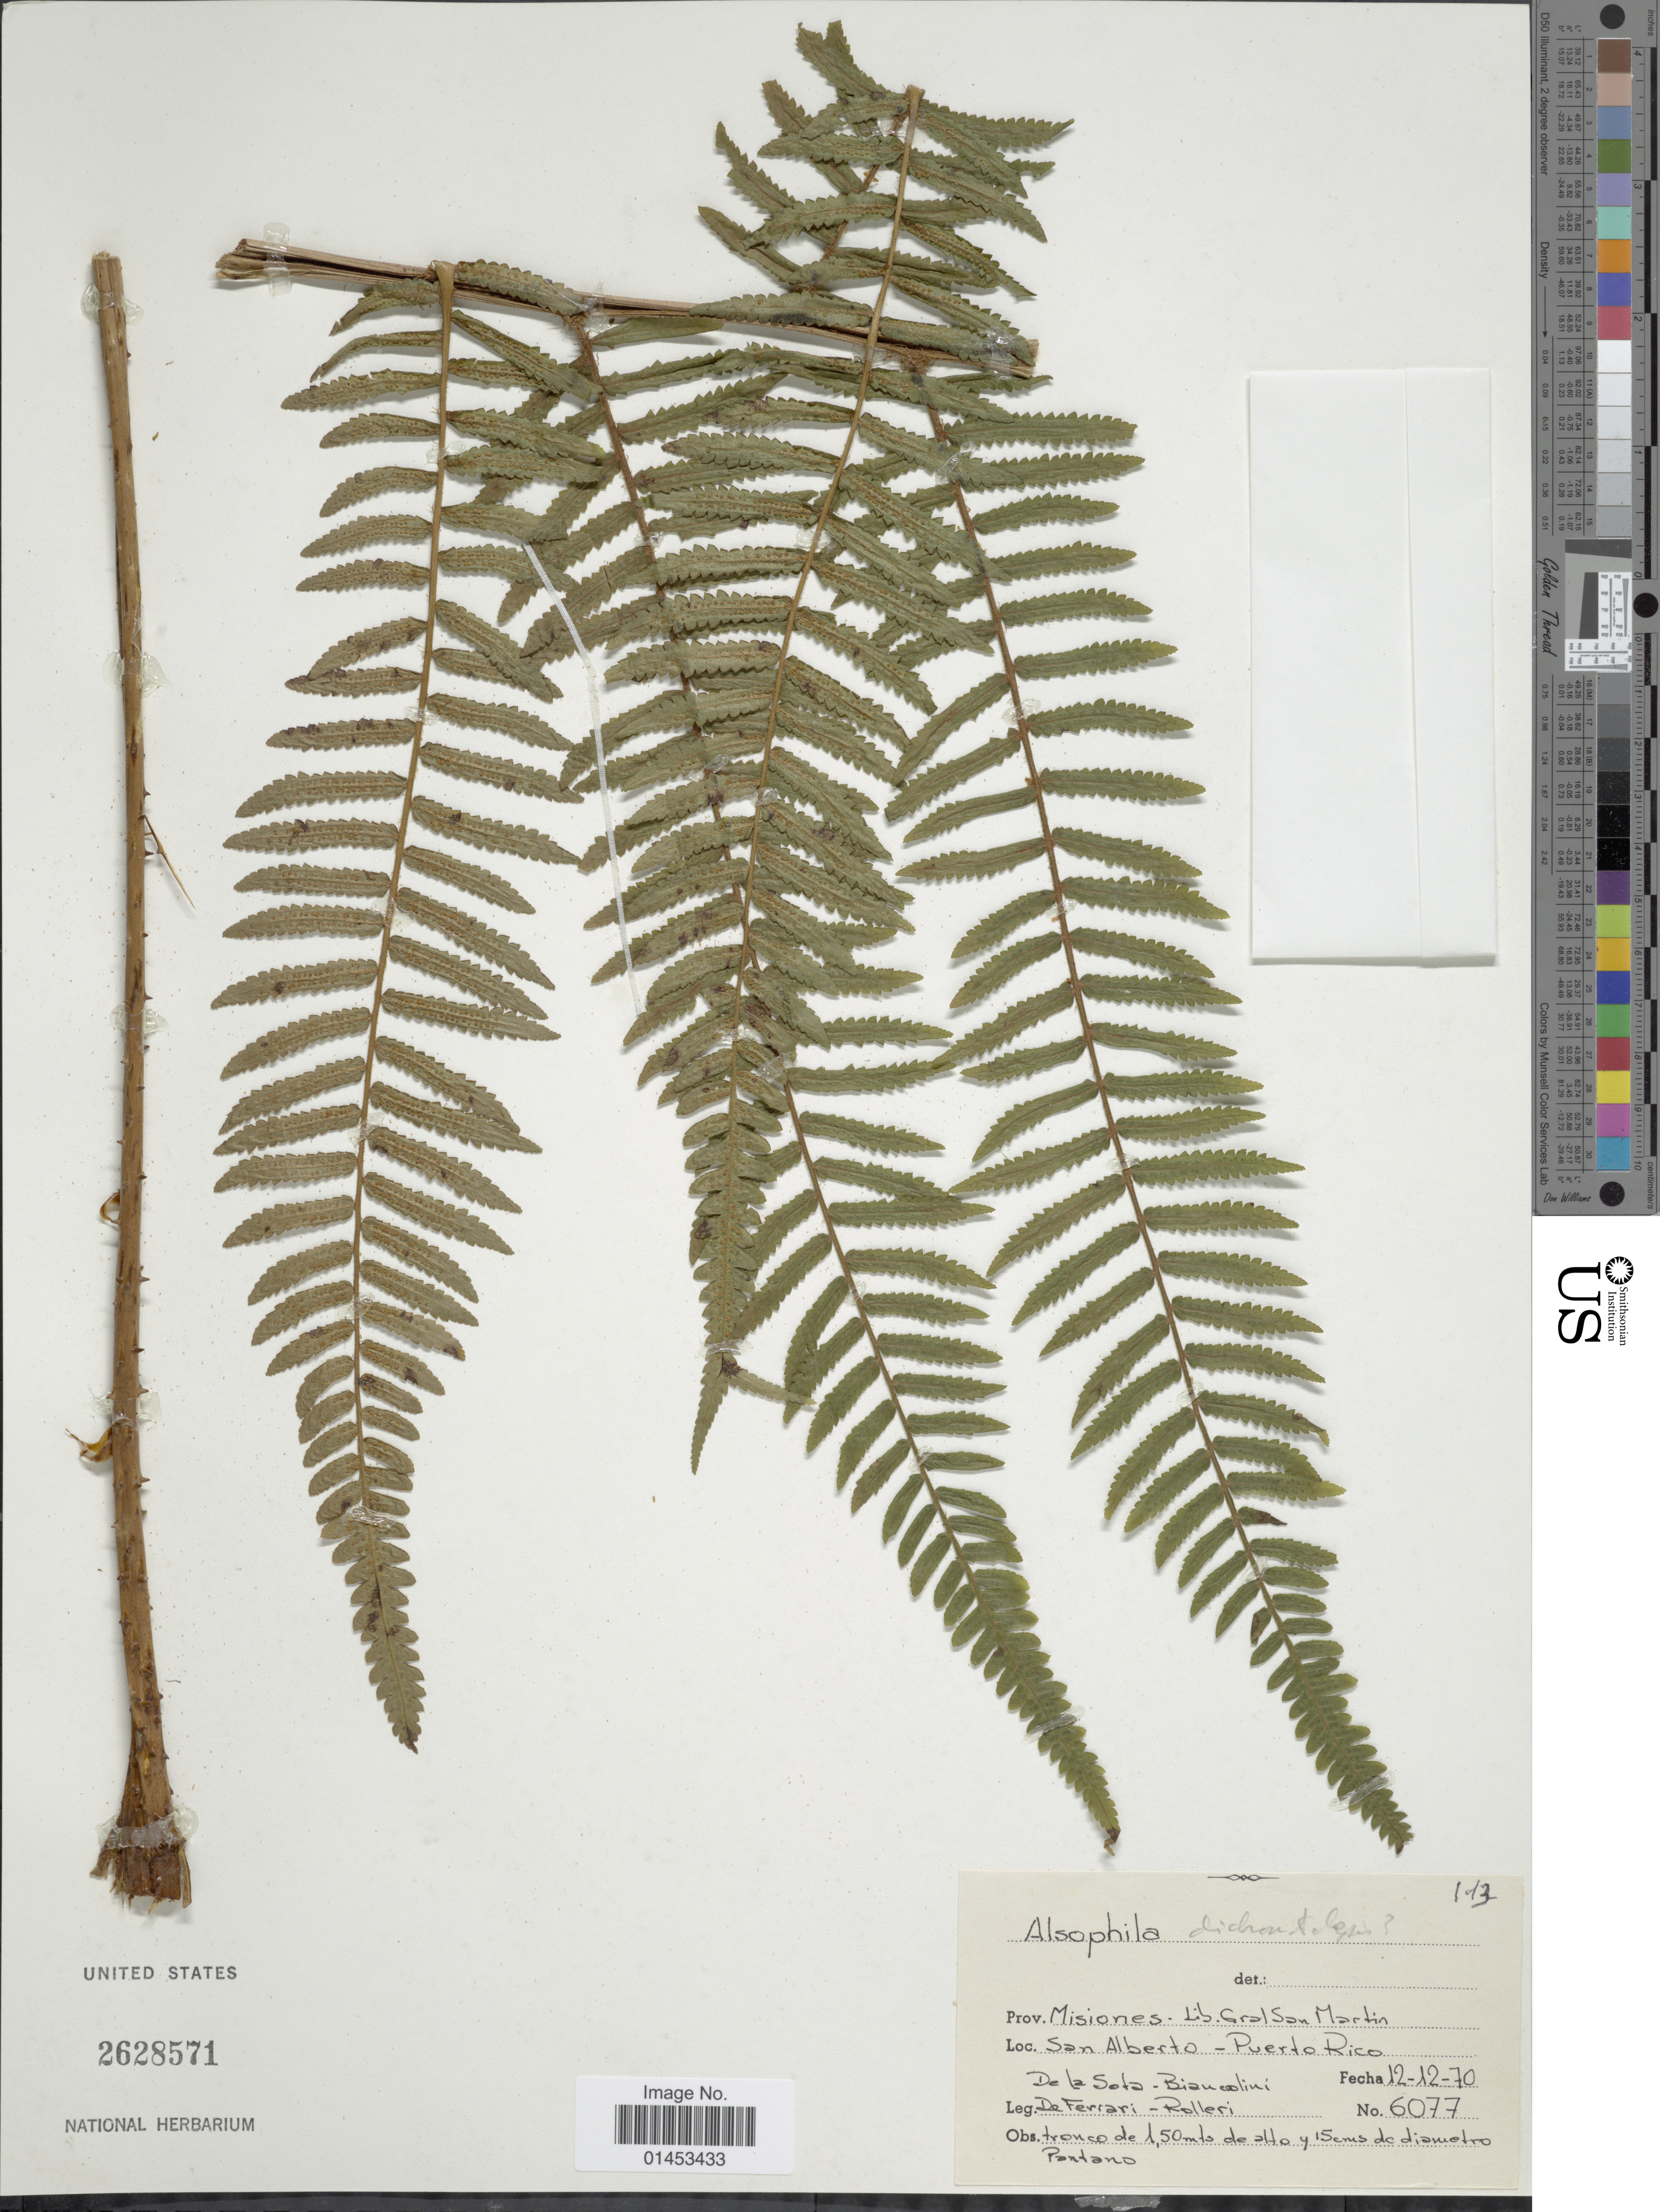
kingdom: Plantae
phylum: Tracheophyta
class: Polypodiopsida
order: Cyatheales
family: Cyatheaceae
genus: Cyathea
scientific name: Cyathea sp.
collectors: E. R. de la Sota, E. Biancolini, A. M. Deferrari & C. Rolleri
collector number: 6077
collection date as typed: Transcribed d/m/y: 12/12/70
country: Argentina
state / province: Misiones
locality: Prov. Misiones - Lib. Gral San Martin, San Alberto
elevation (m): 150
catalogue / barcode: US 2628571